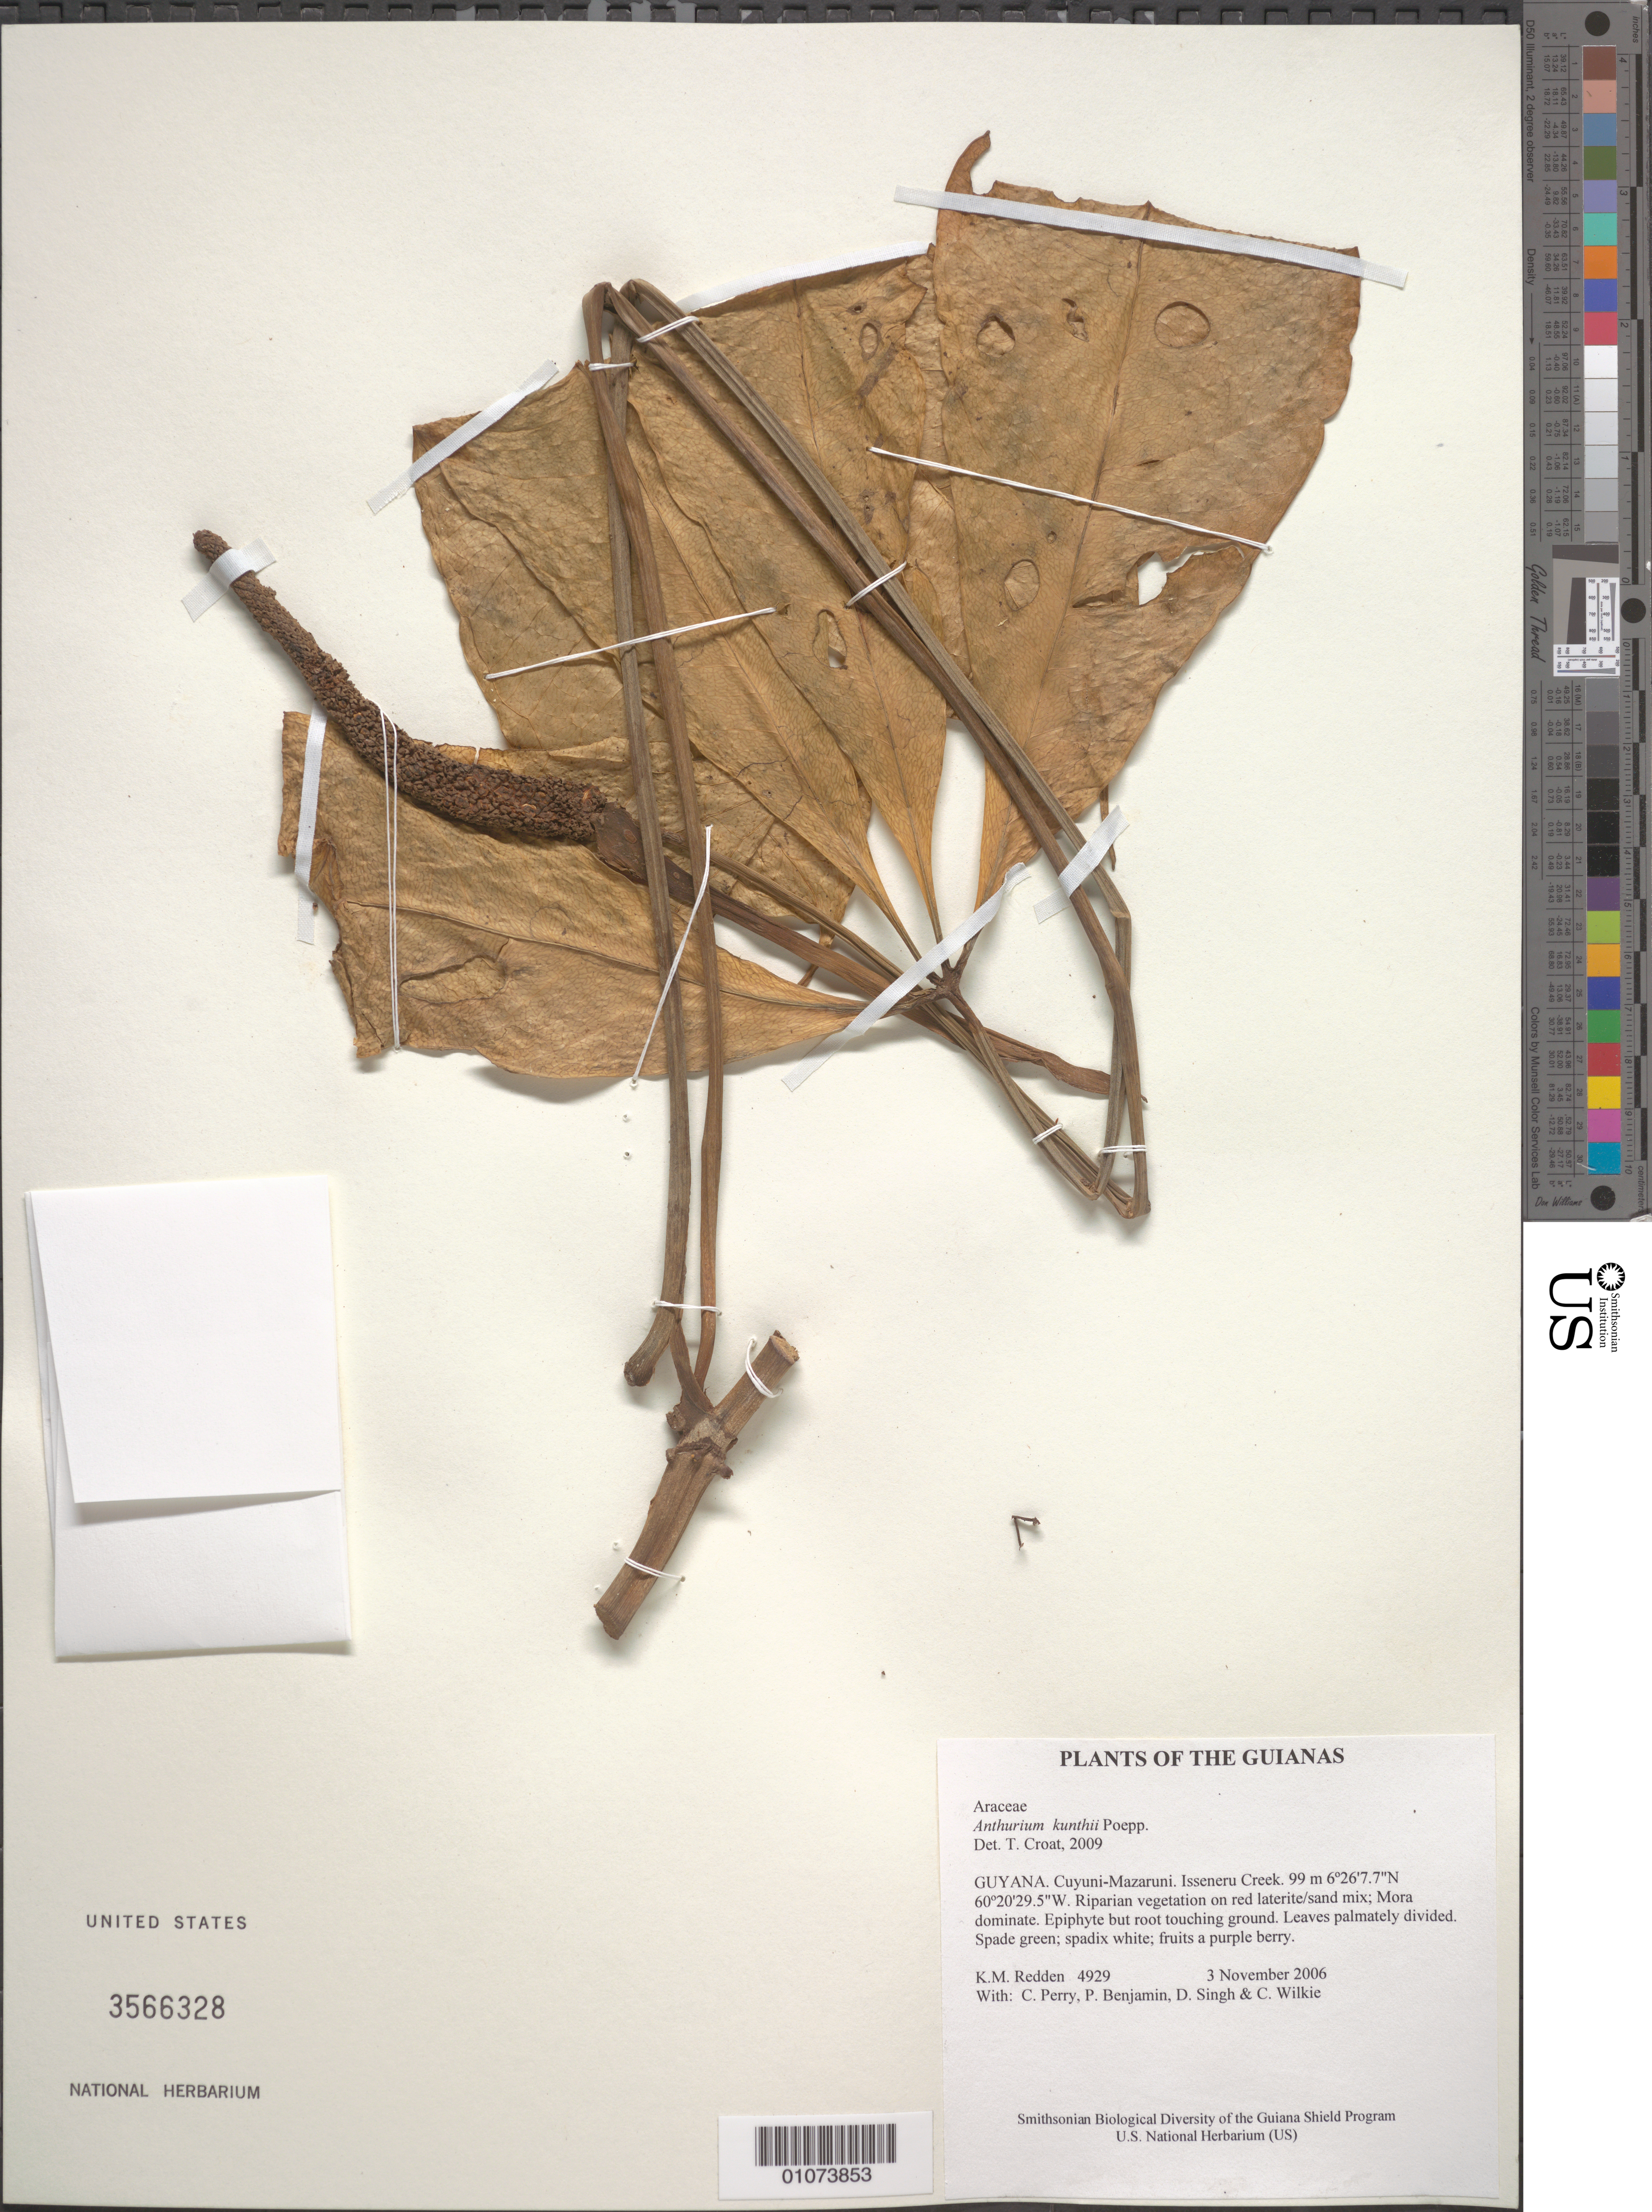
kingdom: Plantae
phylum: Tracheophyta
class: Liliopsida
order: Alismatales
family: Araceae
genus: Anthurium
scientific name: Anthurium kunthii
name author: Poepp.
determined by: Croat, Thomas B., Missouri Botanical Garden (MO)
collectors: K. M. Redden, C. Perry, P. Benjamin, D. Singh & C. Wilkie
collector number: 4929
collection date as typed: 3 November 2006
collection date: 2006-11-03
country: Guyana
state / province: Cuyuni-Mazaruni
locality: Isseneru Creek.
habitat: Riparian vegetation on red laterite/sand mix; Mora dominant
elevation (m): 99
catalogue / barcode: US 3566328